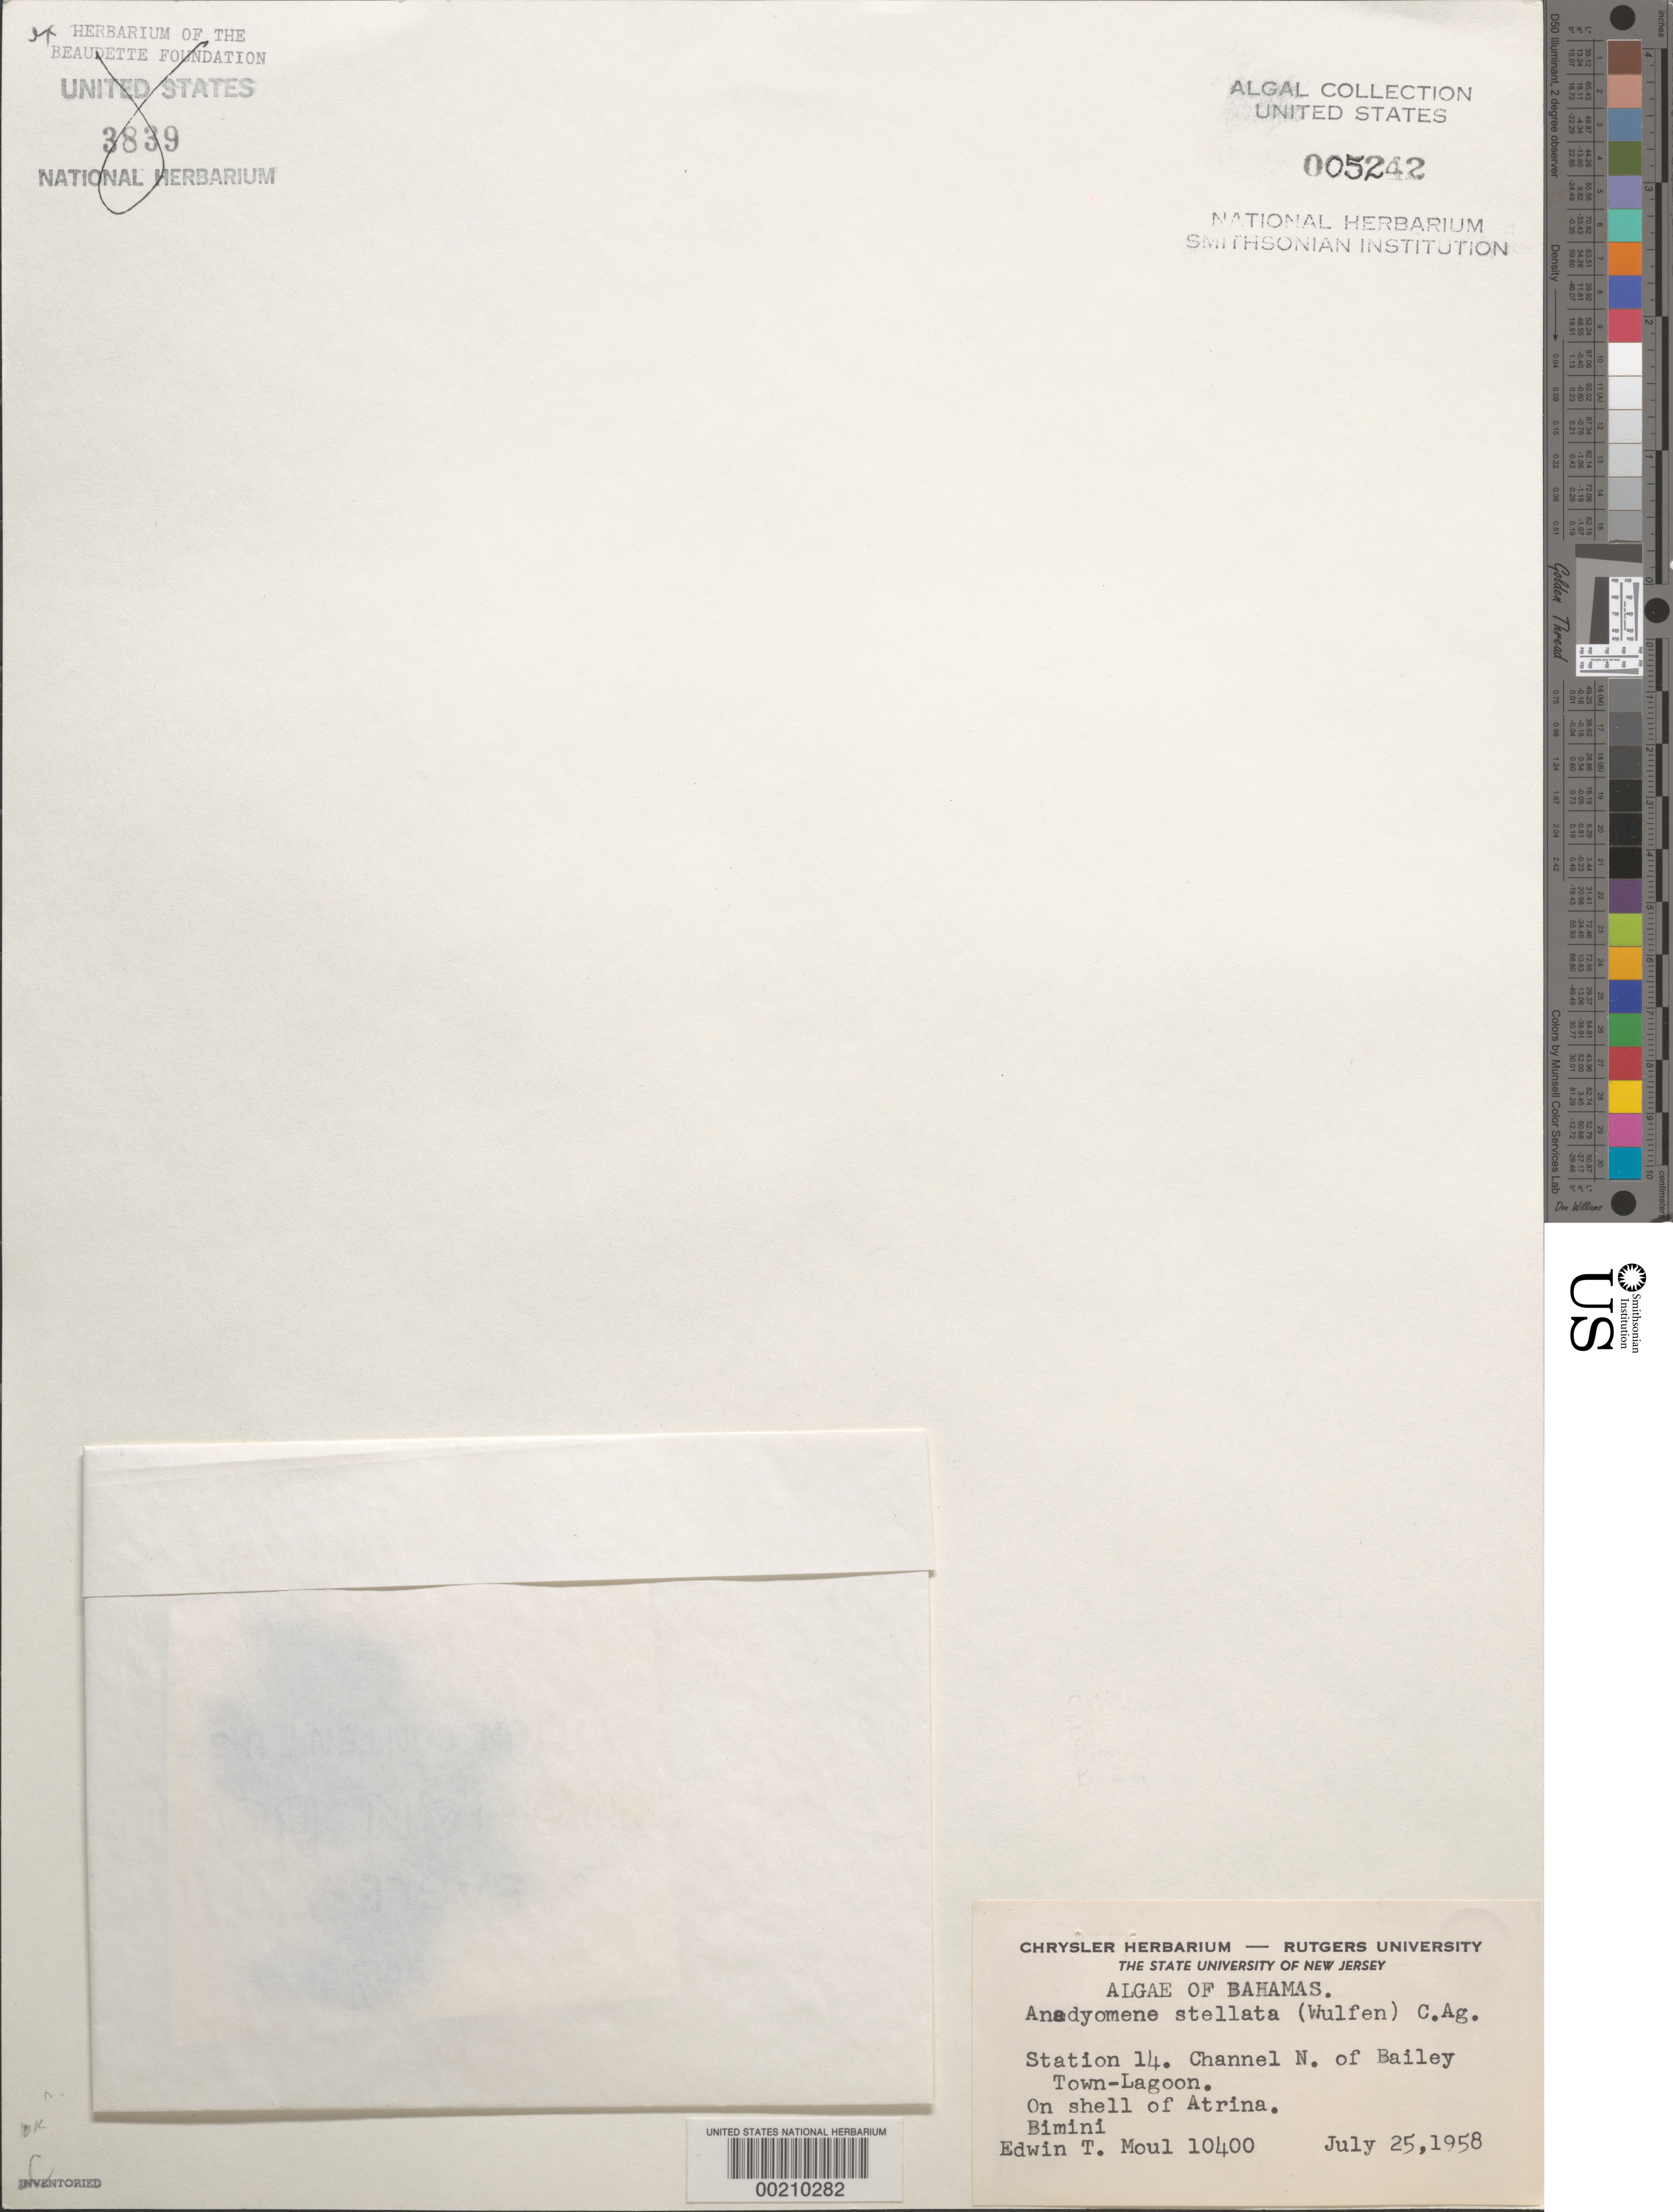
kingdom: Plantae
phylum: Chlorophyta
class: Ulvophyceae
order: Cladophorales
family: Anadyomenaceae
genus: Anadyomene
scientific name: Anadyomene stellata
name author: (Wulfen) C. Agardh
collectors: E. T. Moul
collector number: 10400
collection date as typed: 25 Jul 1958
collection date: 1958-07-25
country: Bahamas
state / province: Biminis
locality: Channel north of bailey town lagoon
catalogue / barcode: US 5242